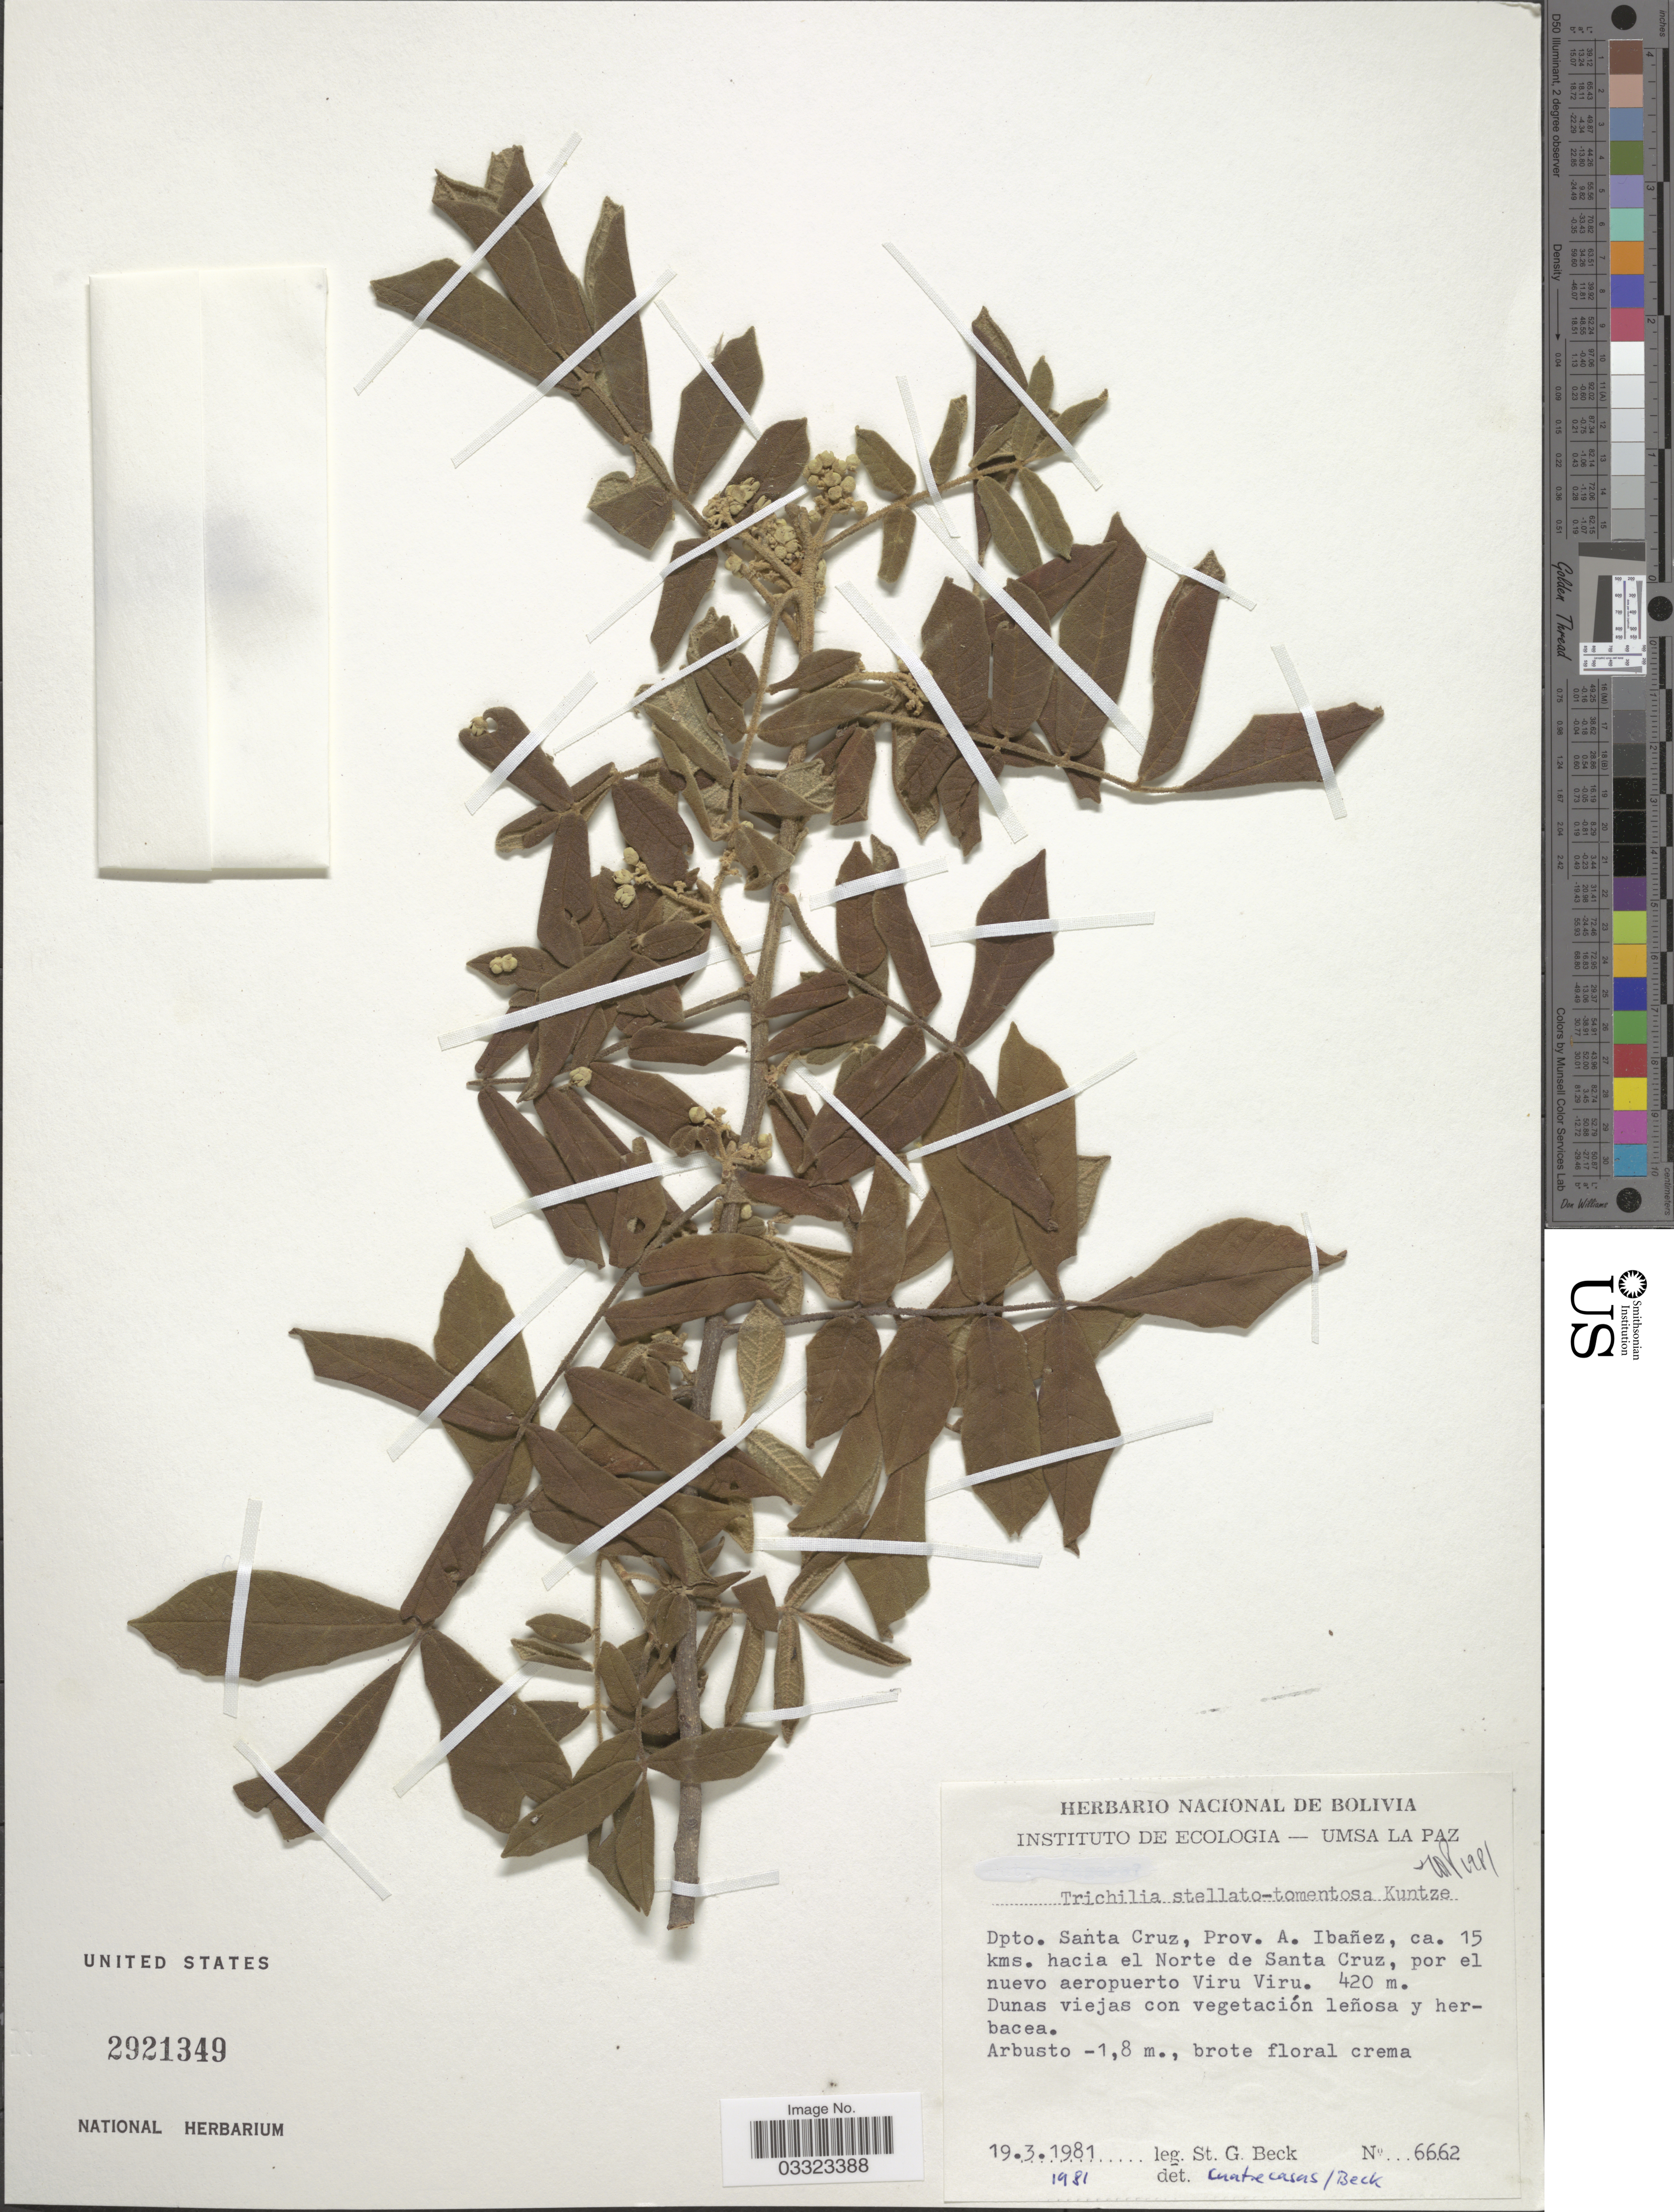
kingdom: Plantae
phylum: Tracheophyta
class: Magnoliopsida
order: Sapindales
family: Meliaceae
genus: Trichilia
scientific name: Trichilia stellatotomentosa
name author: Kuntze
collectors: S. G. Beck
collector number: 6662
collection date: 1981-03-19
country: Bolivia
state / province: Santa Cruz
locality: Dpto.Santa Cruz, Prov. A. Ibañez, ca. 15 kms. hacia el Norte de Santa Cruz, por el nuevo aeropuerto Viru Viru.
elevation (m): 420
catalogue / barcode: US 2921349